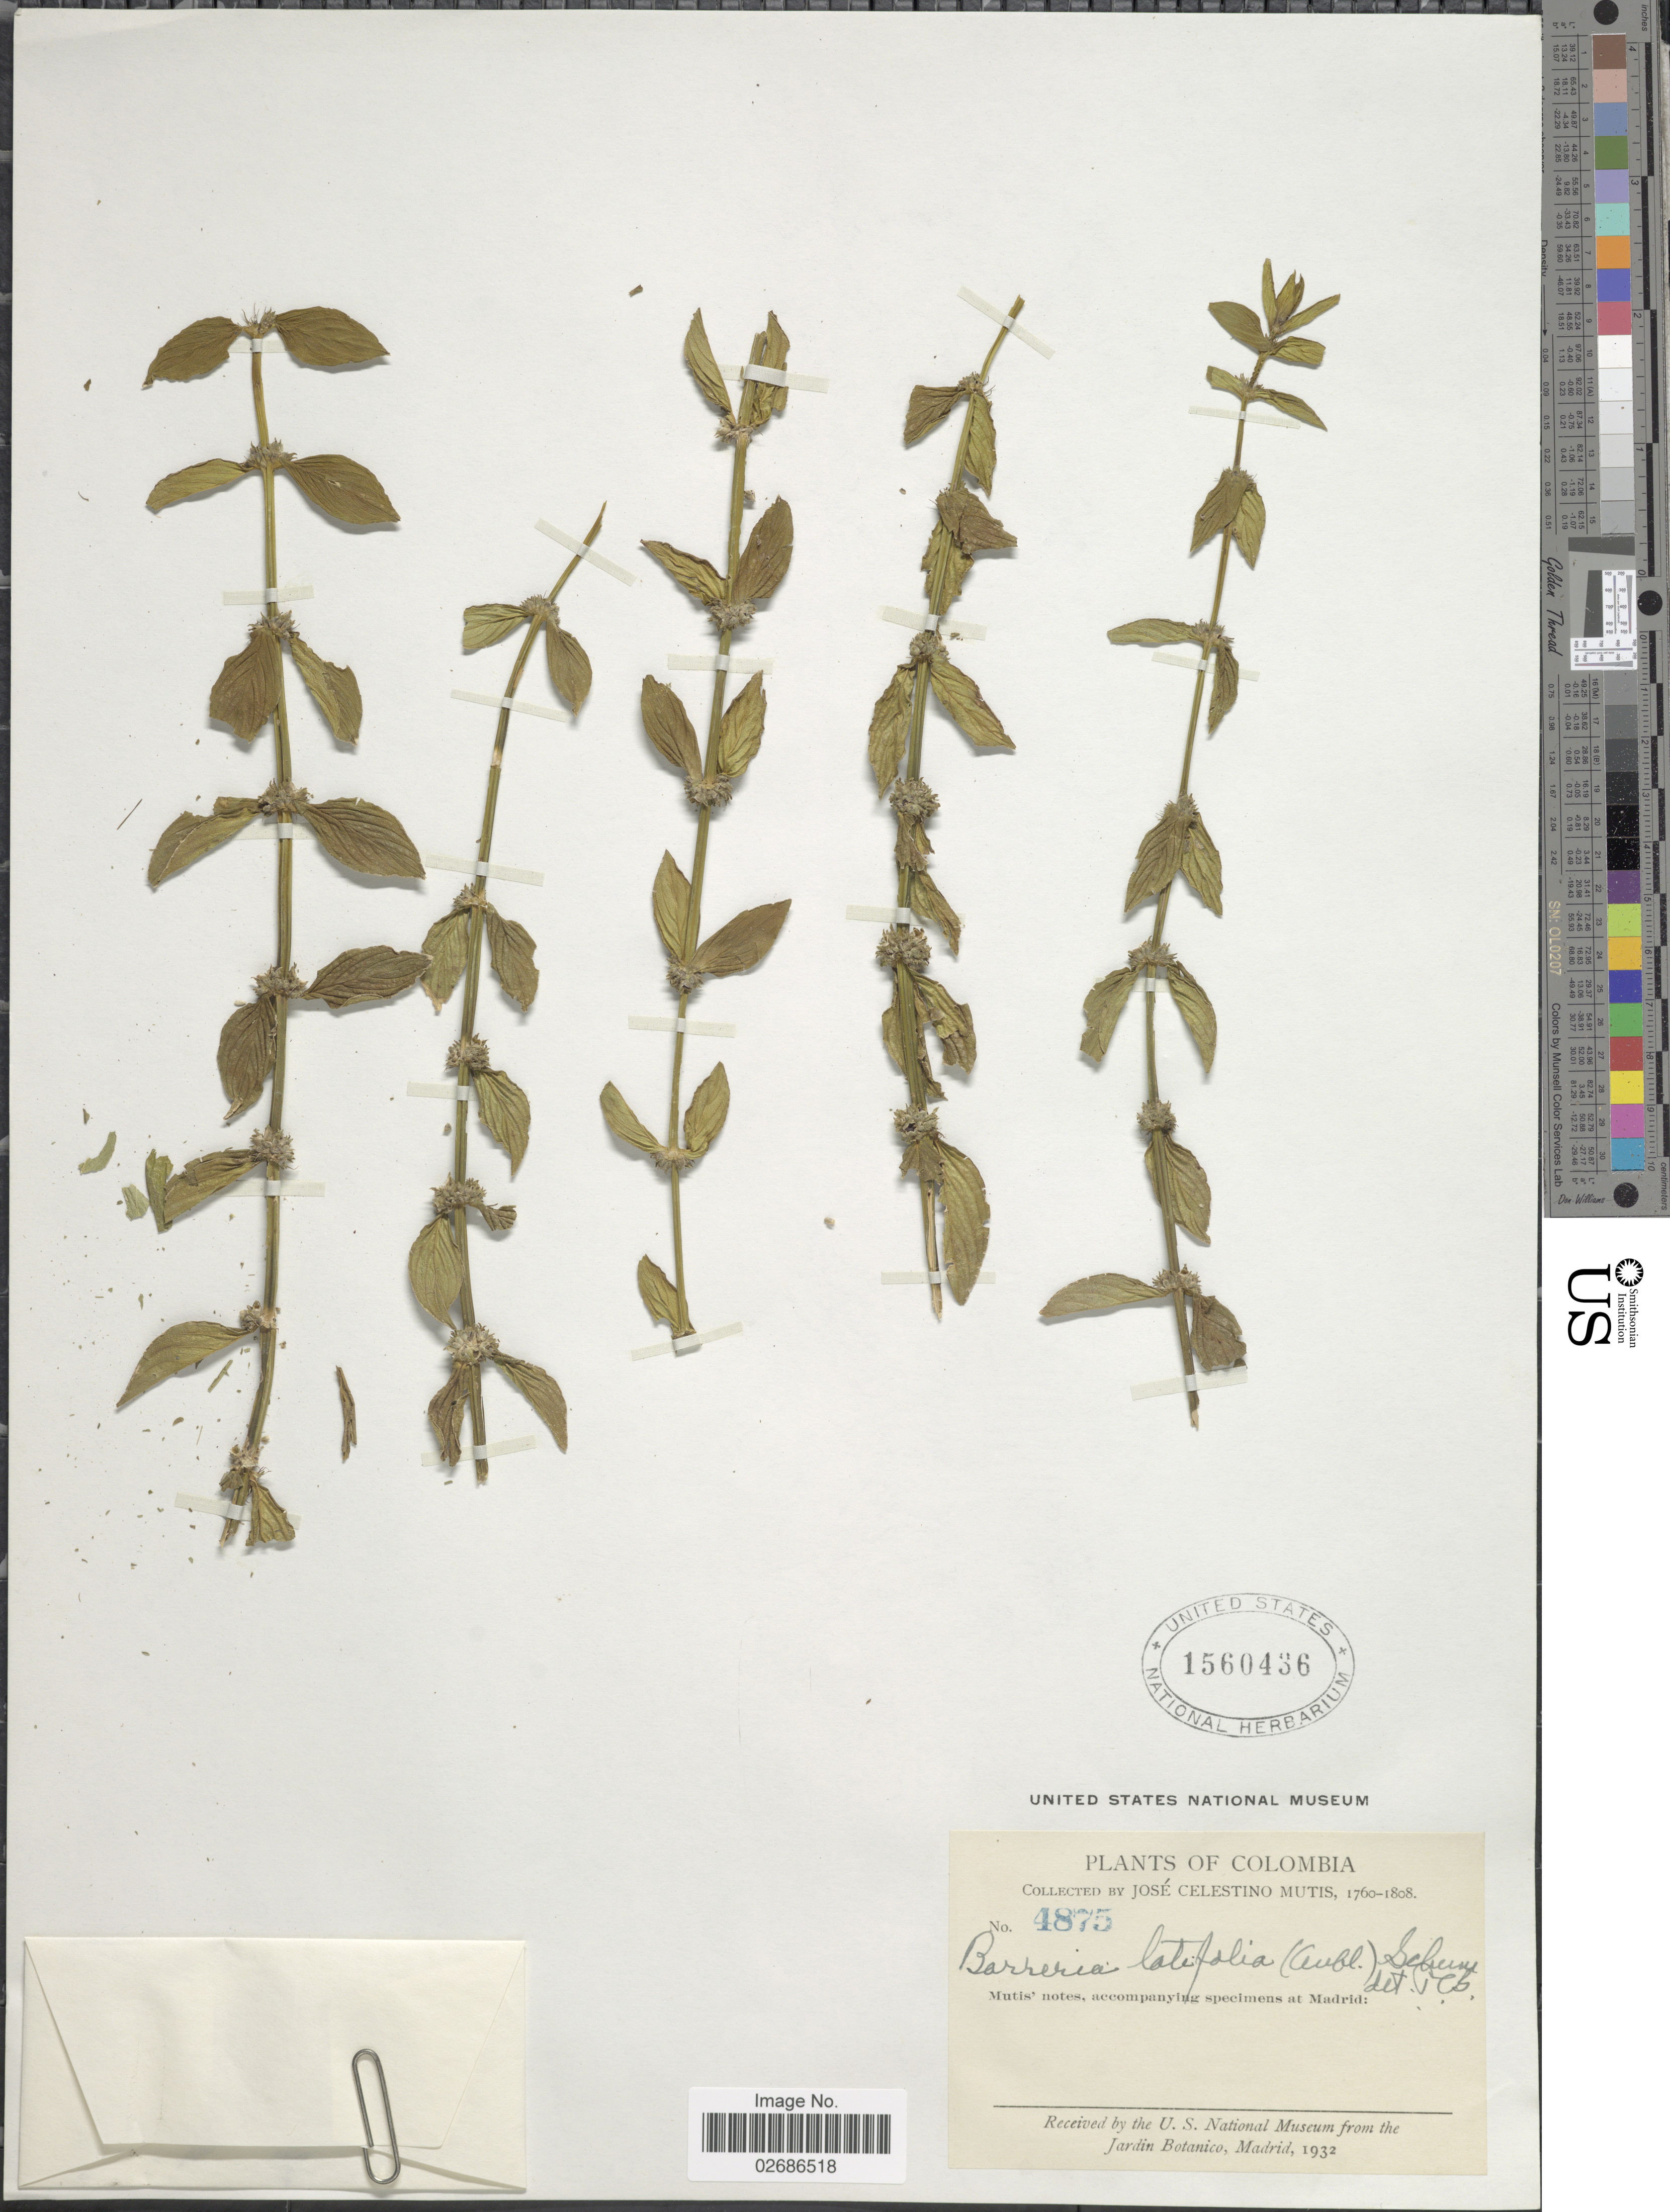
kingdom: Plantae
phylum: Tracheophyta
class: Magnoliopsida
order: Gentianales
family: Rubiaceae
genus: Borreria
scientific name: Borreria latifolia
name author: (Aubl.) K. Schum.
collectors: J. C. B. Mutis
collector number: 4875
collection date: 1760/1808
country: Colombia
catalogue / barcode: US 1560436